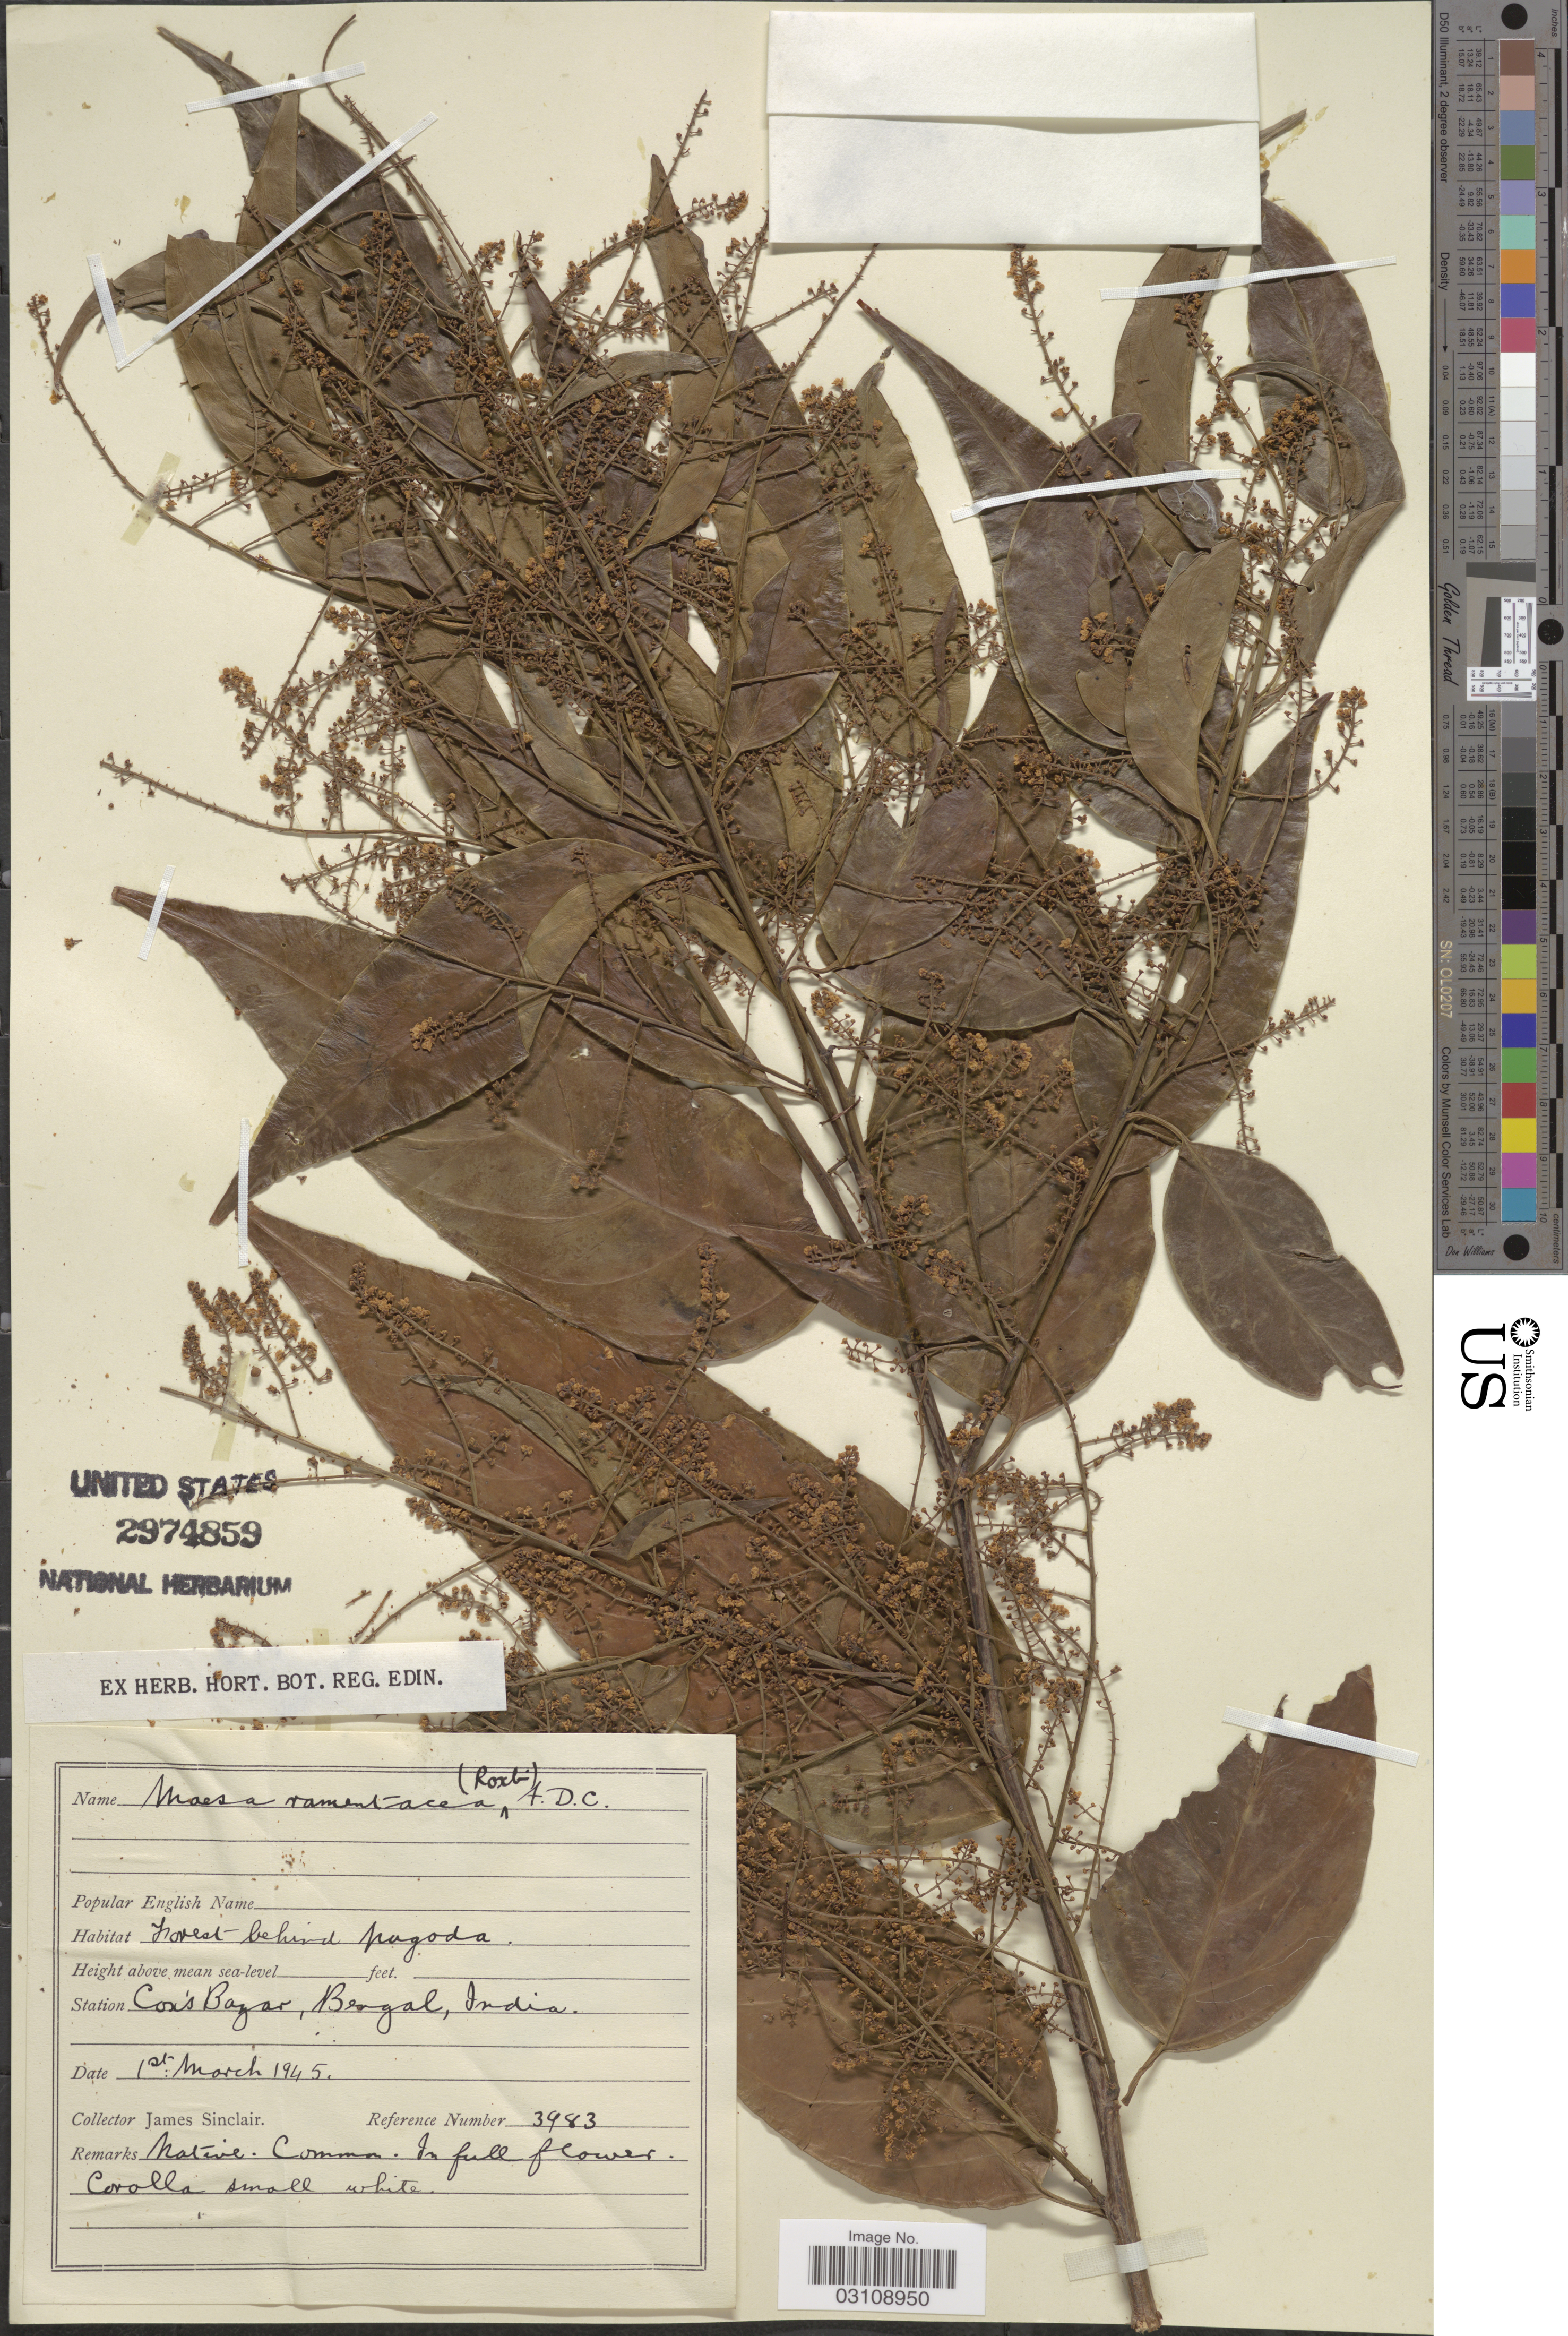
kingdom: Plantae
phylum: Tracheophyta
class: Magnoliopsida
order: Ericales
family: Primulaceae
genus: Maesa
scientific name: Maesa ramentacea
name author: (Roxb.) A. DC.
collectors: J. Sinclair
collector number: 3983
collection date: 1945-03-01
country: Bangladesh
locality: Station Cox's Bazar, Bengal.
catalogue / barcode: US 2974859